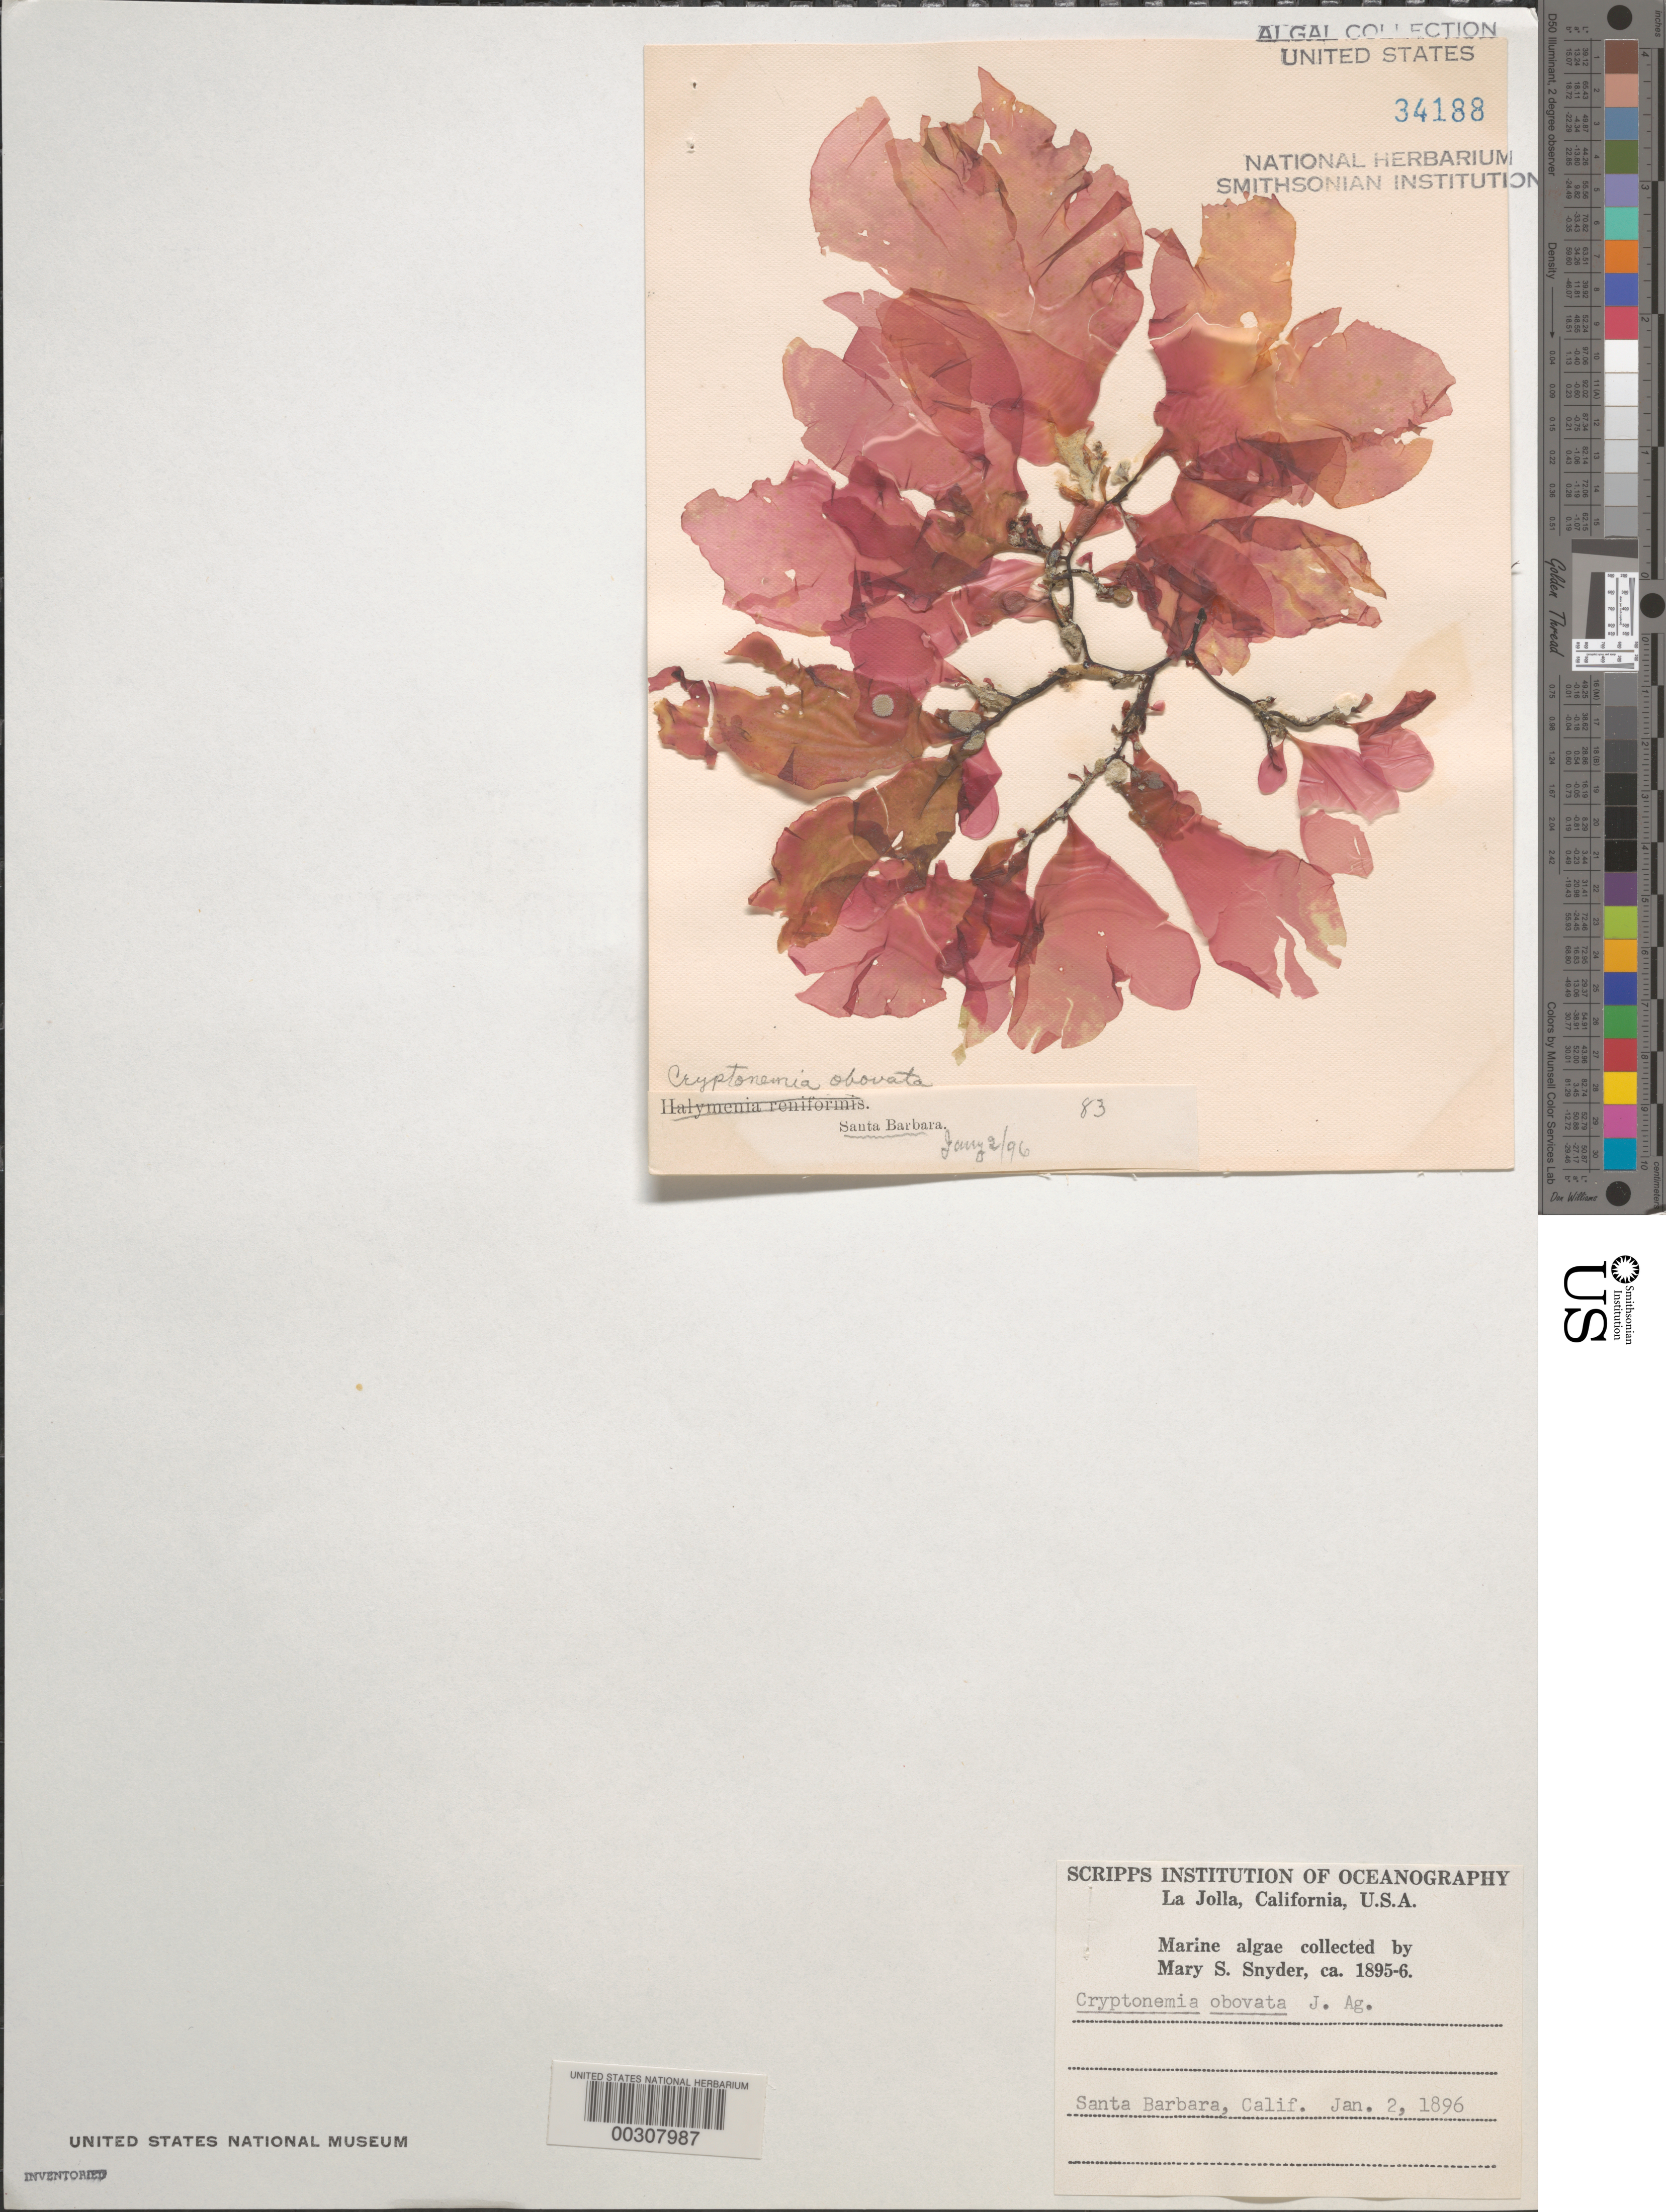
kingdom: Plantae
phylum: Rhodophyta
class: Florideophyceae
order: Halymeniales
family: Halymeniaceae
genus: Cryptonemia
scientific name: Cryptonemia obovata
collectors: M. Snyder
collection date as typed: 02 Jan 1896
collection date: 1896-01-02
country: United States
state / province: California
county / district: Santa Barbara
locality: Santa Barbara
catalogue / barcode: US 34188